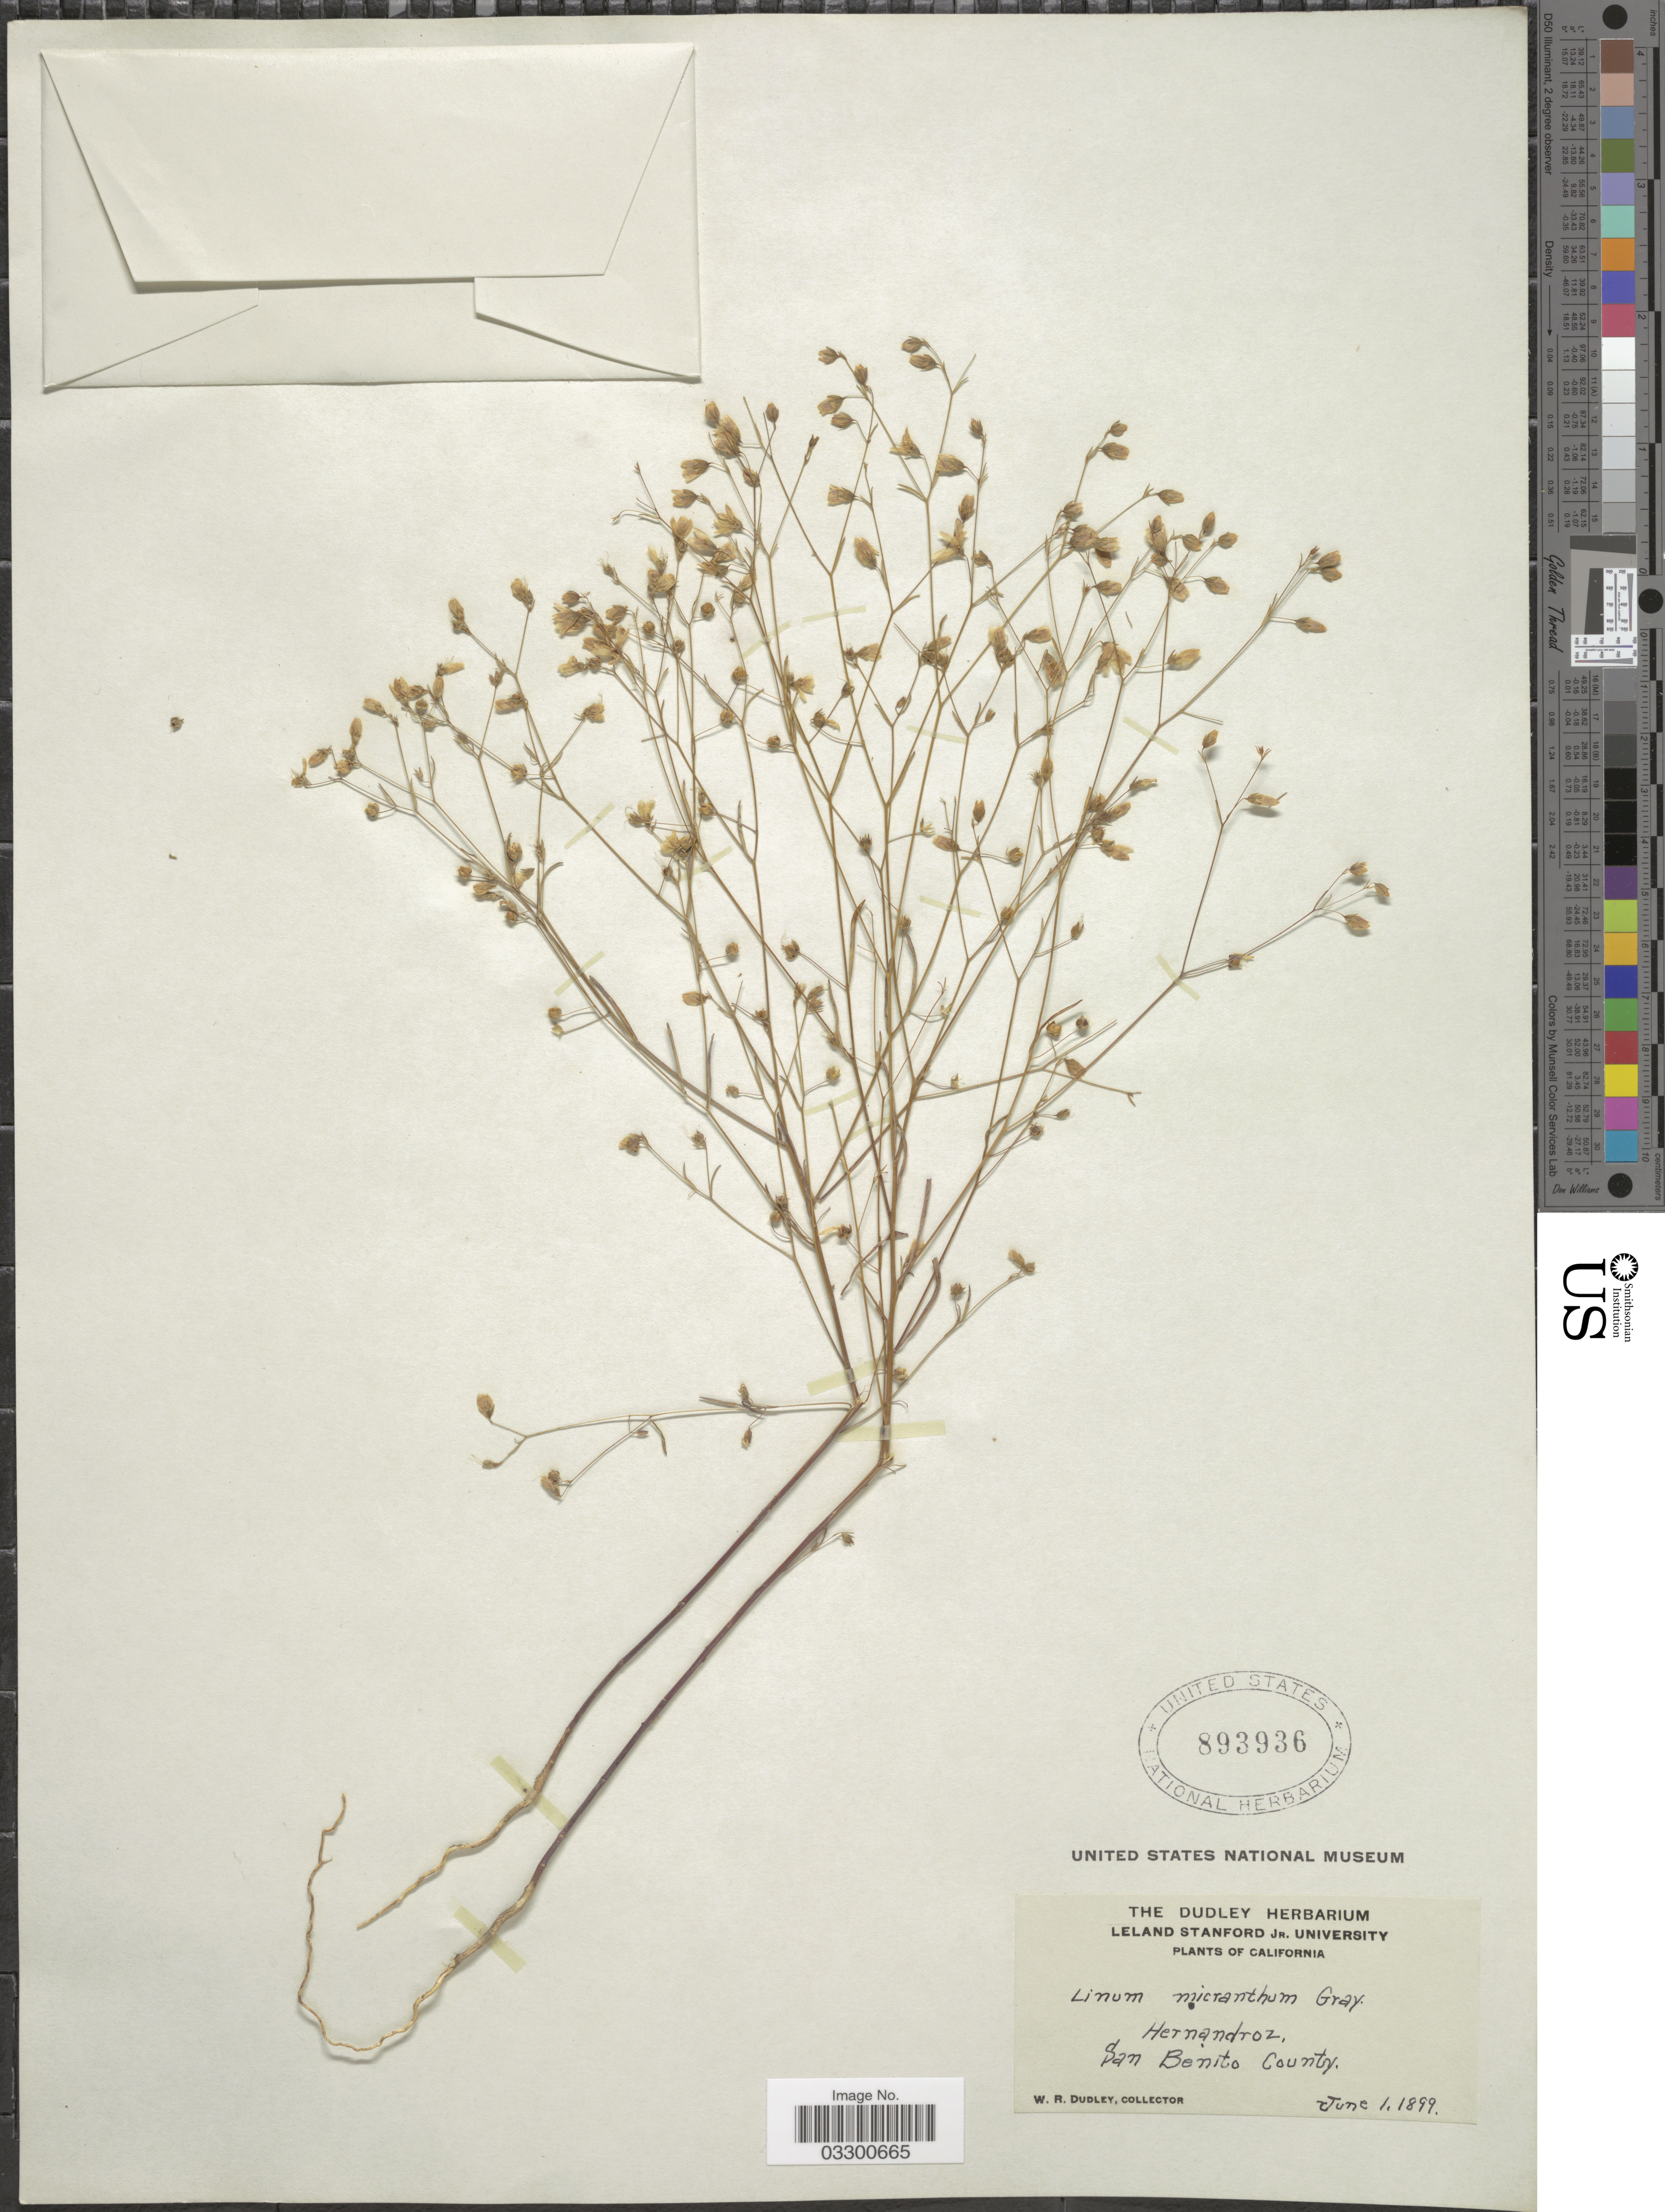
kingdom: Plantae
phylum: Tracheophyta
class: Magnoliopsida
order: Malpighiales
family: Linaceae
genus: Hesperolinon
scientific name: Hesperolinon micranthum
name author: (A. Gray) Small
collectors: W. Dudley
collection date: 1899-06-01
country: United States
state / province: California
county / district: San Benito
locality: Hernandroz, San Benito County.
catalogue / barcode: US 893936